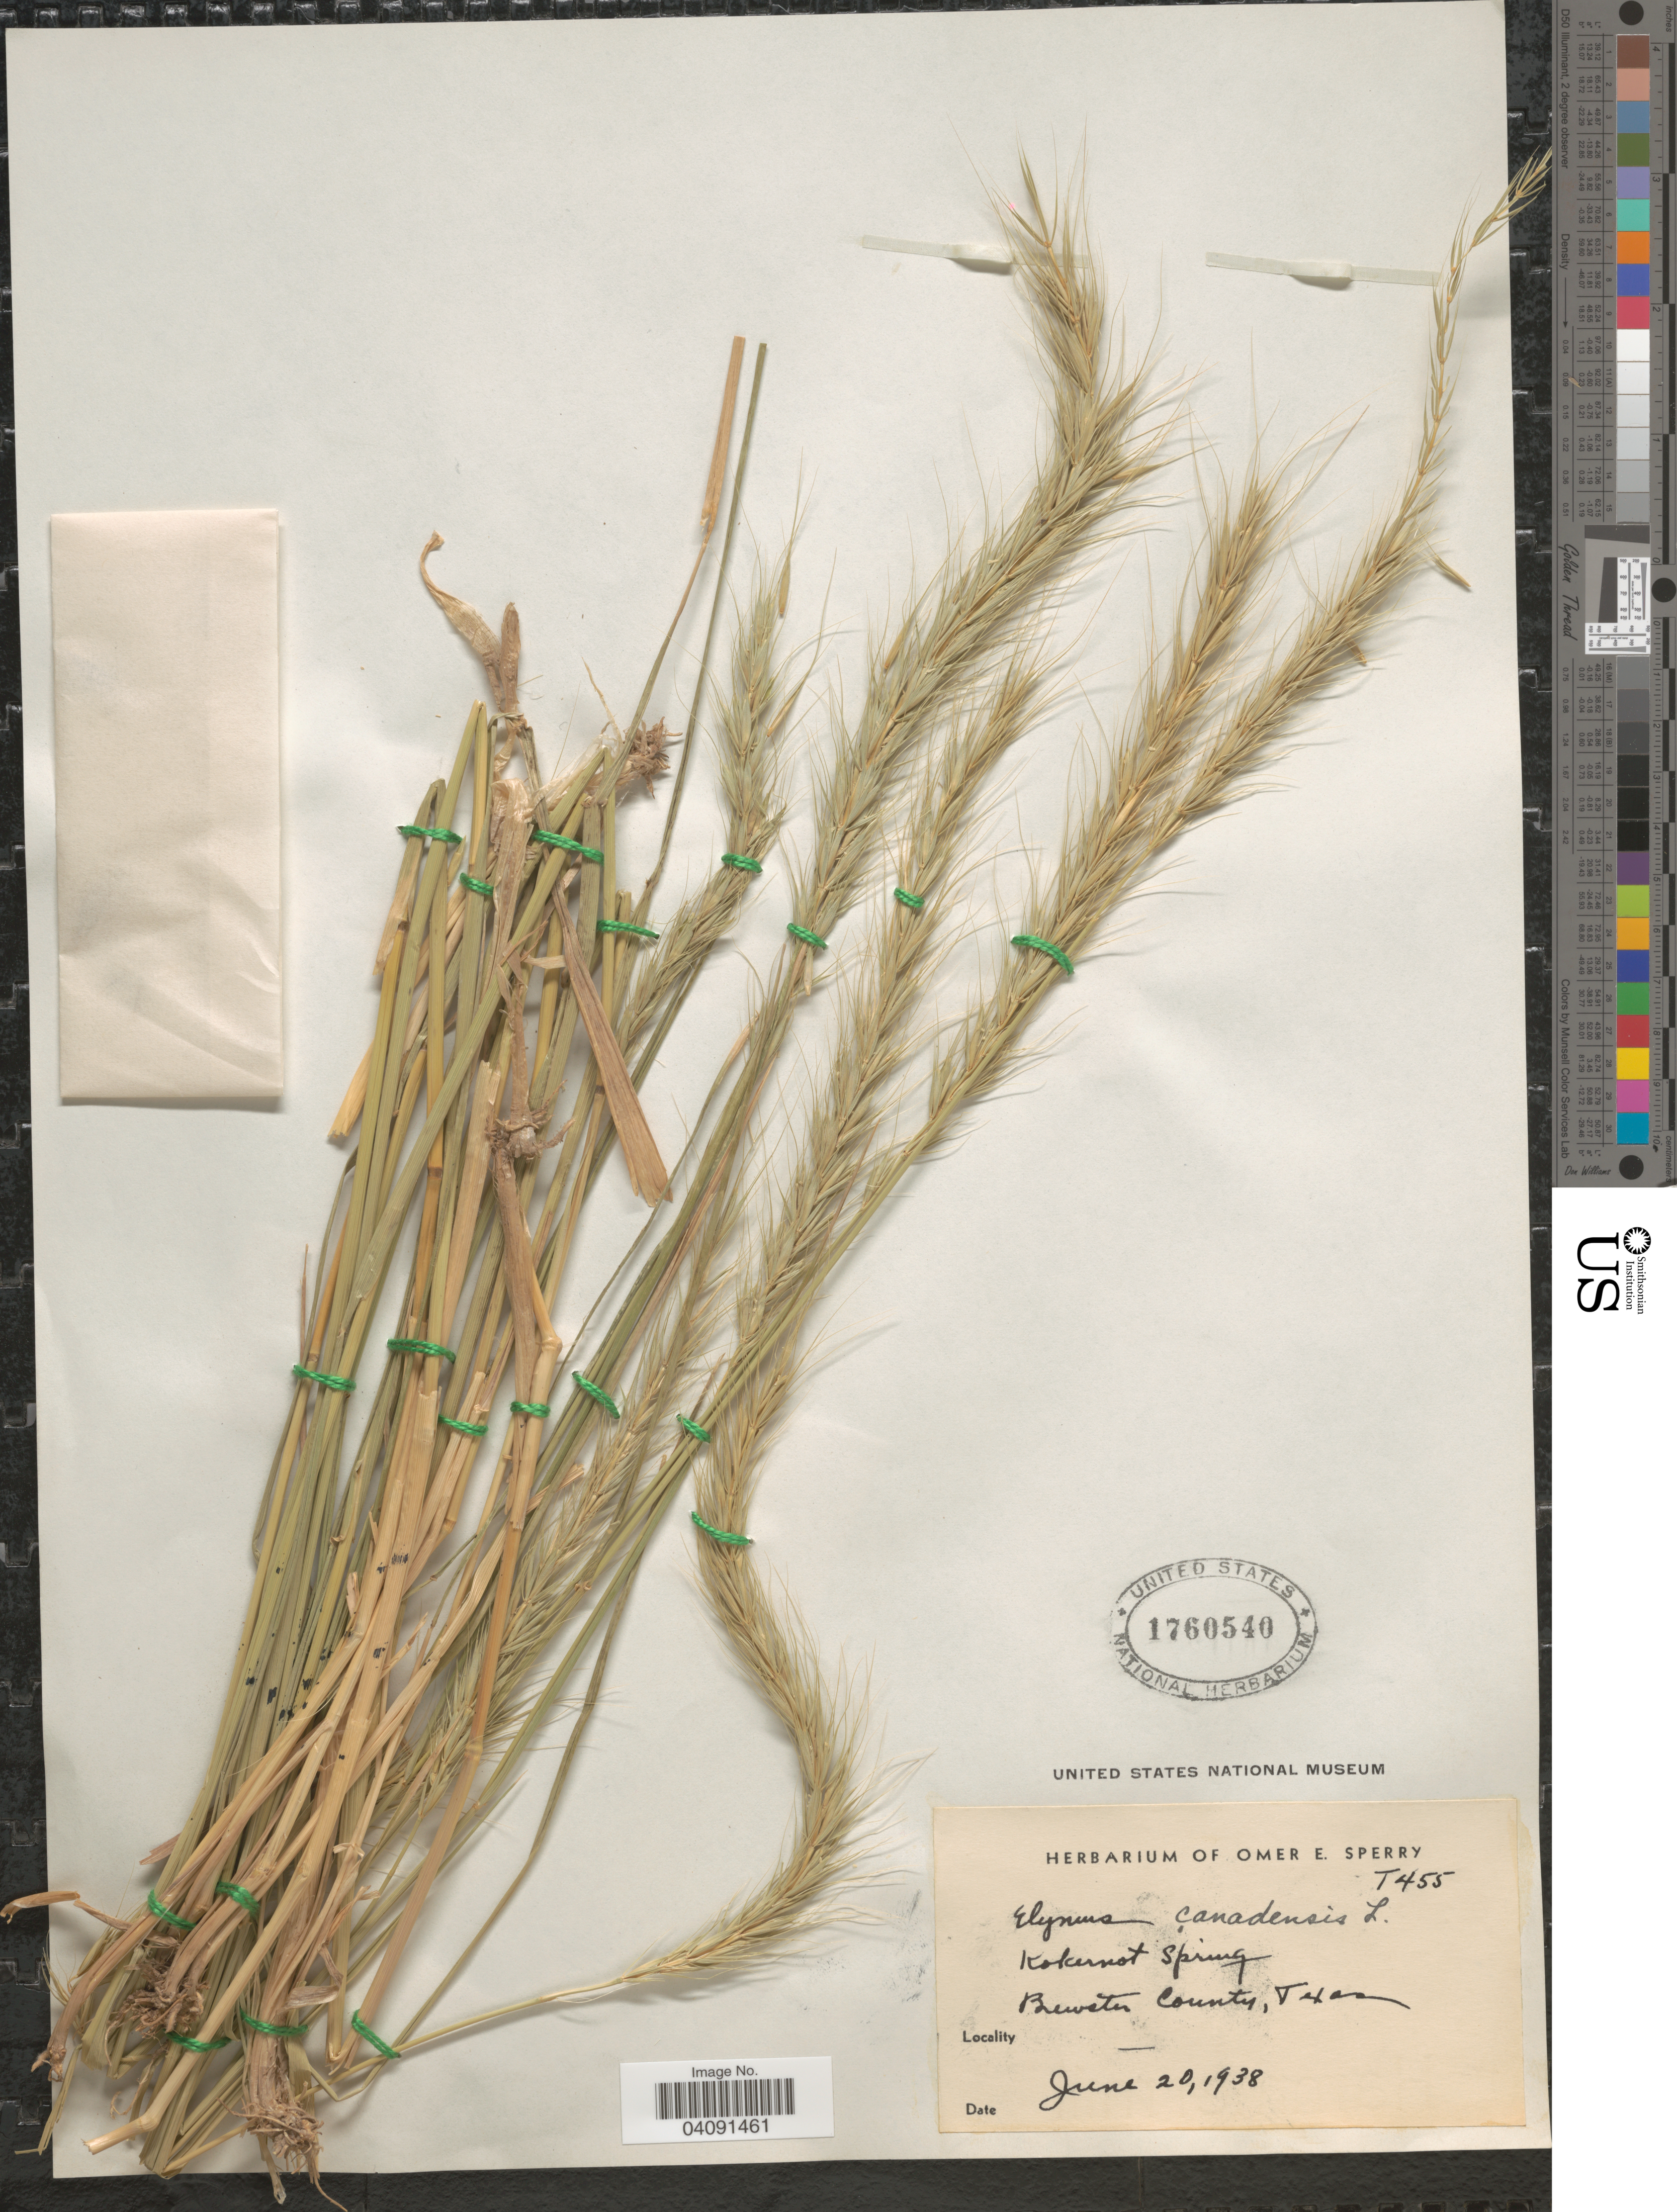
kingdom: Plantae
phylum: Tracheophyta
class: Liliopsida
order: Poales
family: Poaceae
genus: Elymus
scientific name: Elymus canadensis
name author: L.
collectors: ex. herb. Omer E. Sperry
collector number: T455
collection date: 1938-06-20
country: United States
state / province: Texas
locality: Kokernot Spring. Brewster County.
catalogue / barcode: US 1760540